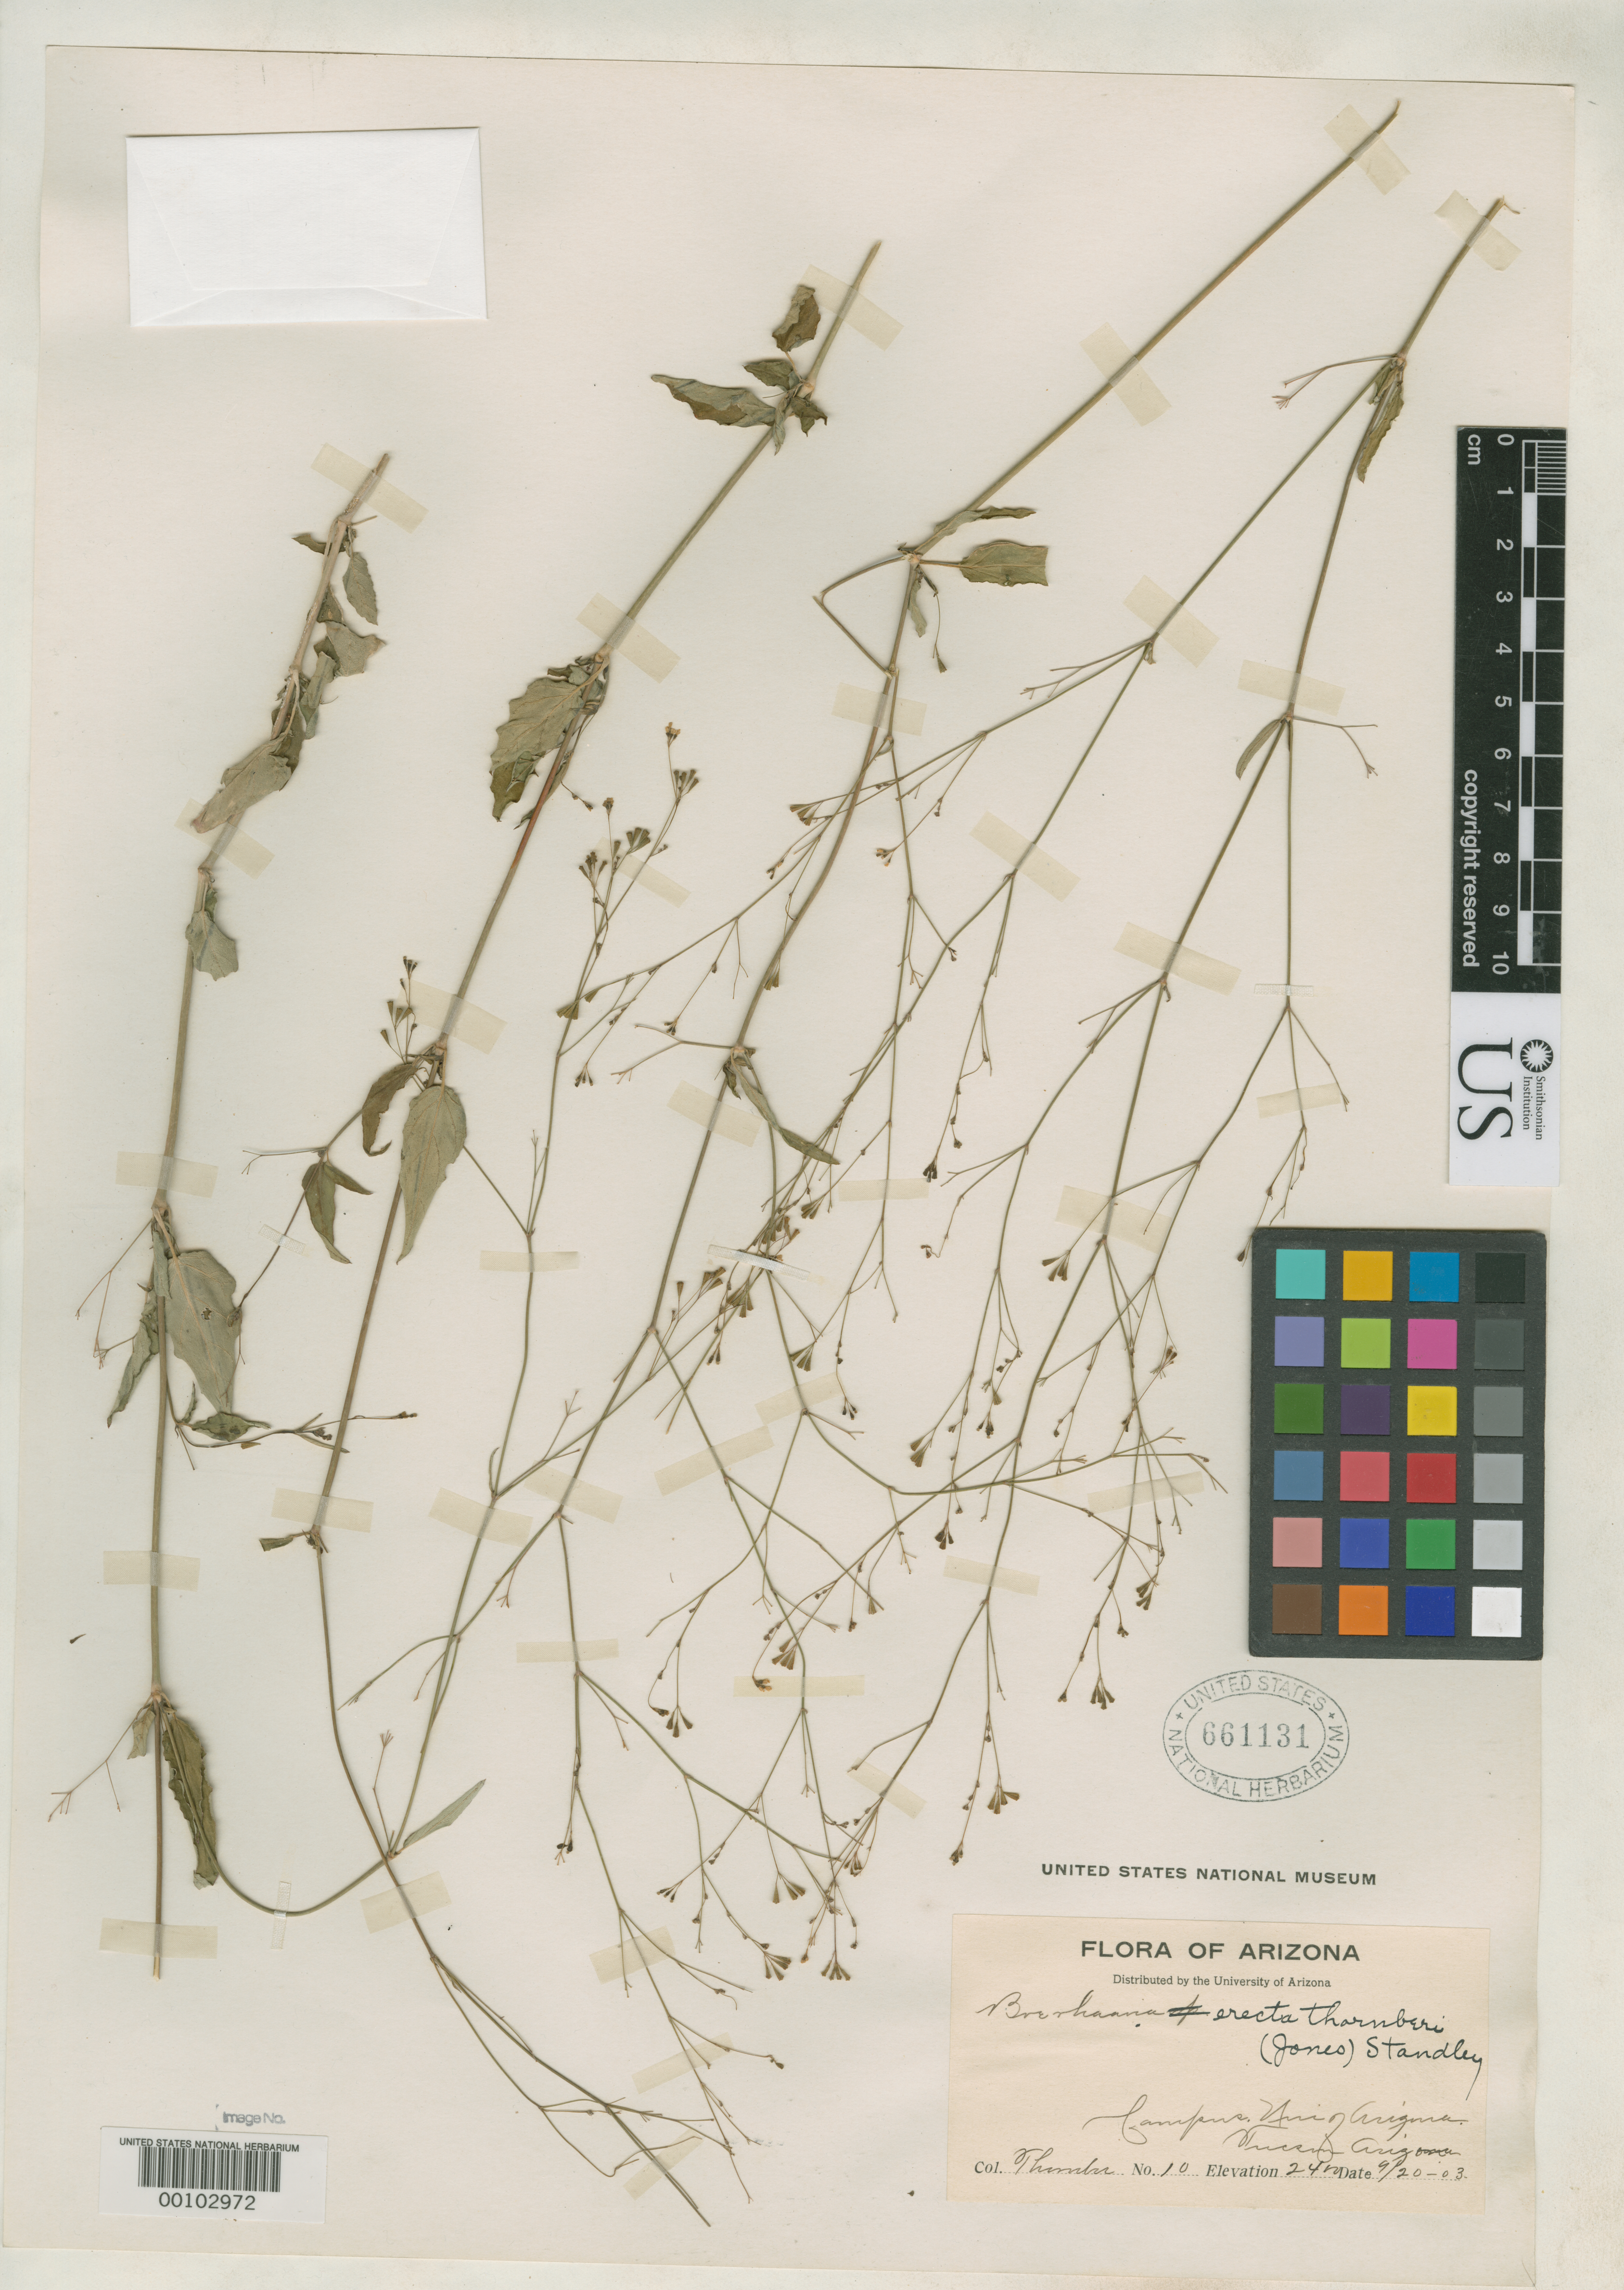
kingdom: Plantae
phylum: Tracheophyta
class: Magnoliopsida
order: Caryophyllales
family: Nyctaginaceae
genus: Boerhavia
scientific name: Boerhavia thornberi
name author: M.E. Jones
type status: Isosyntype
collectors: J. Thornber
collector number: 10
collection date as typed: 20 Sep 1903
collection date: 1903-09-20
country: United States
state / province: Arizona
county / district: Pima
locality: Tucson.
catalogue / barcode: US 661131